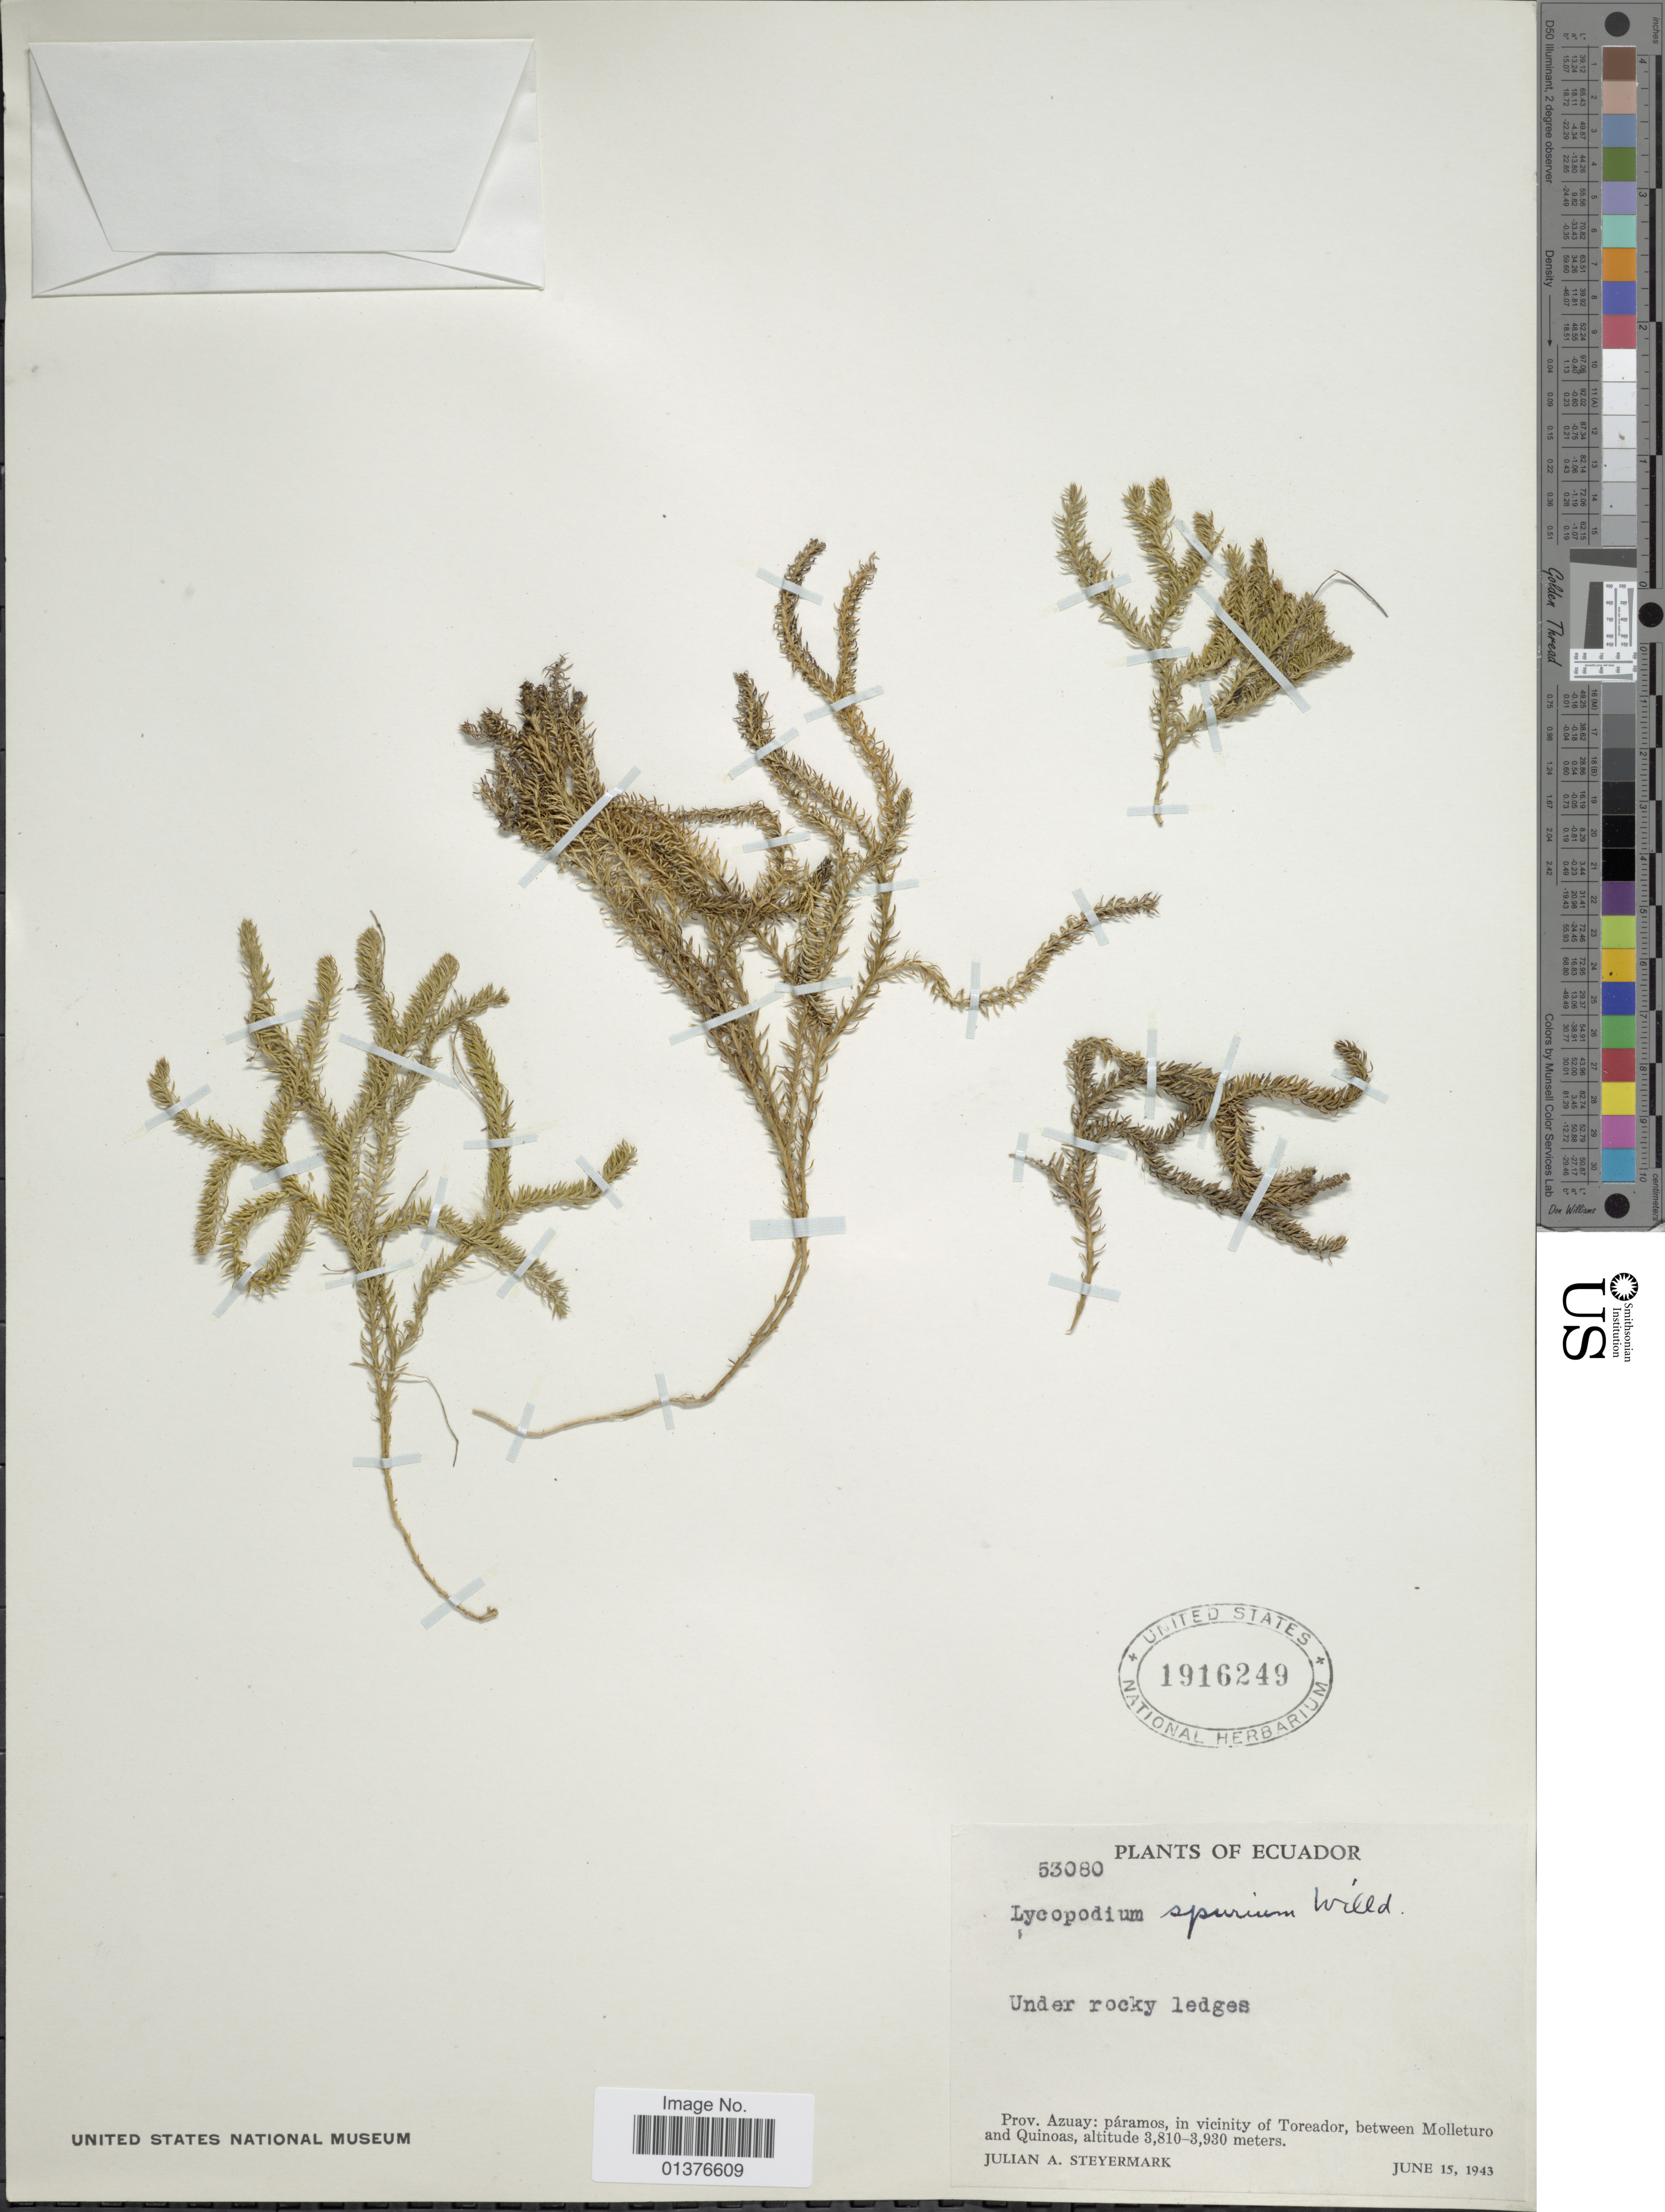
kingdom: Plantae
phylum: Tracheophyta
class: Lycopodiopsida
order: Lycopodiales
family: Lycopodiaceae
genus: Austrolycopodium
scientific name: Austrolycopodium magellanicum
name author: (P. Beauv.) Holub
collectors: J. Steyermark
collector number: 53080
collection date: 1943-06-15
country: Ecuador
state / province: Azuay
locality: Páramos, in vicinity of Toreador, between Molleturo and Quinoas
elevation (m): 3810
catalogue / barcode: US 1916249